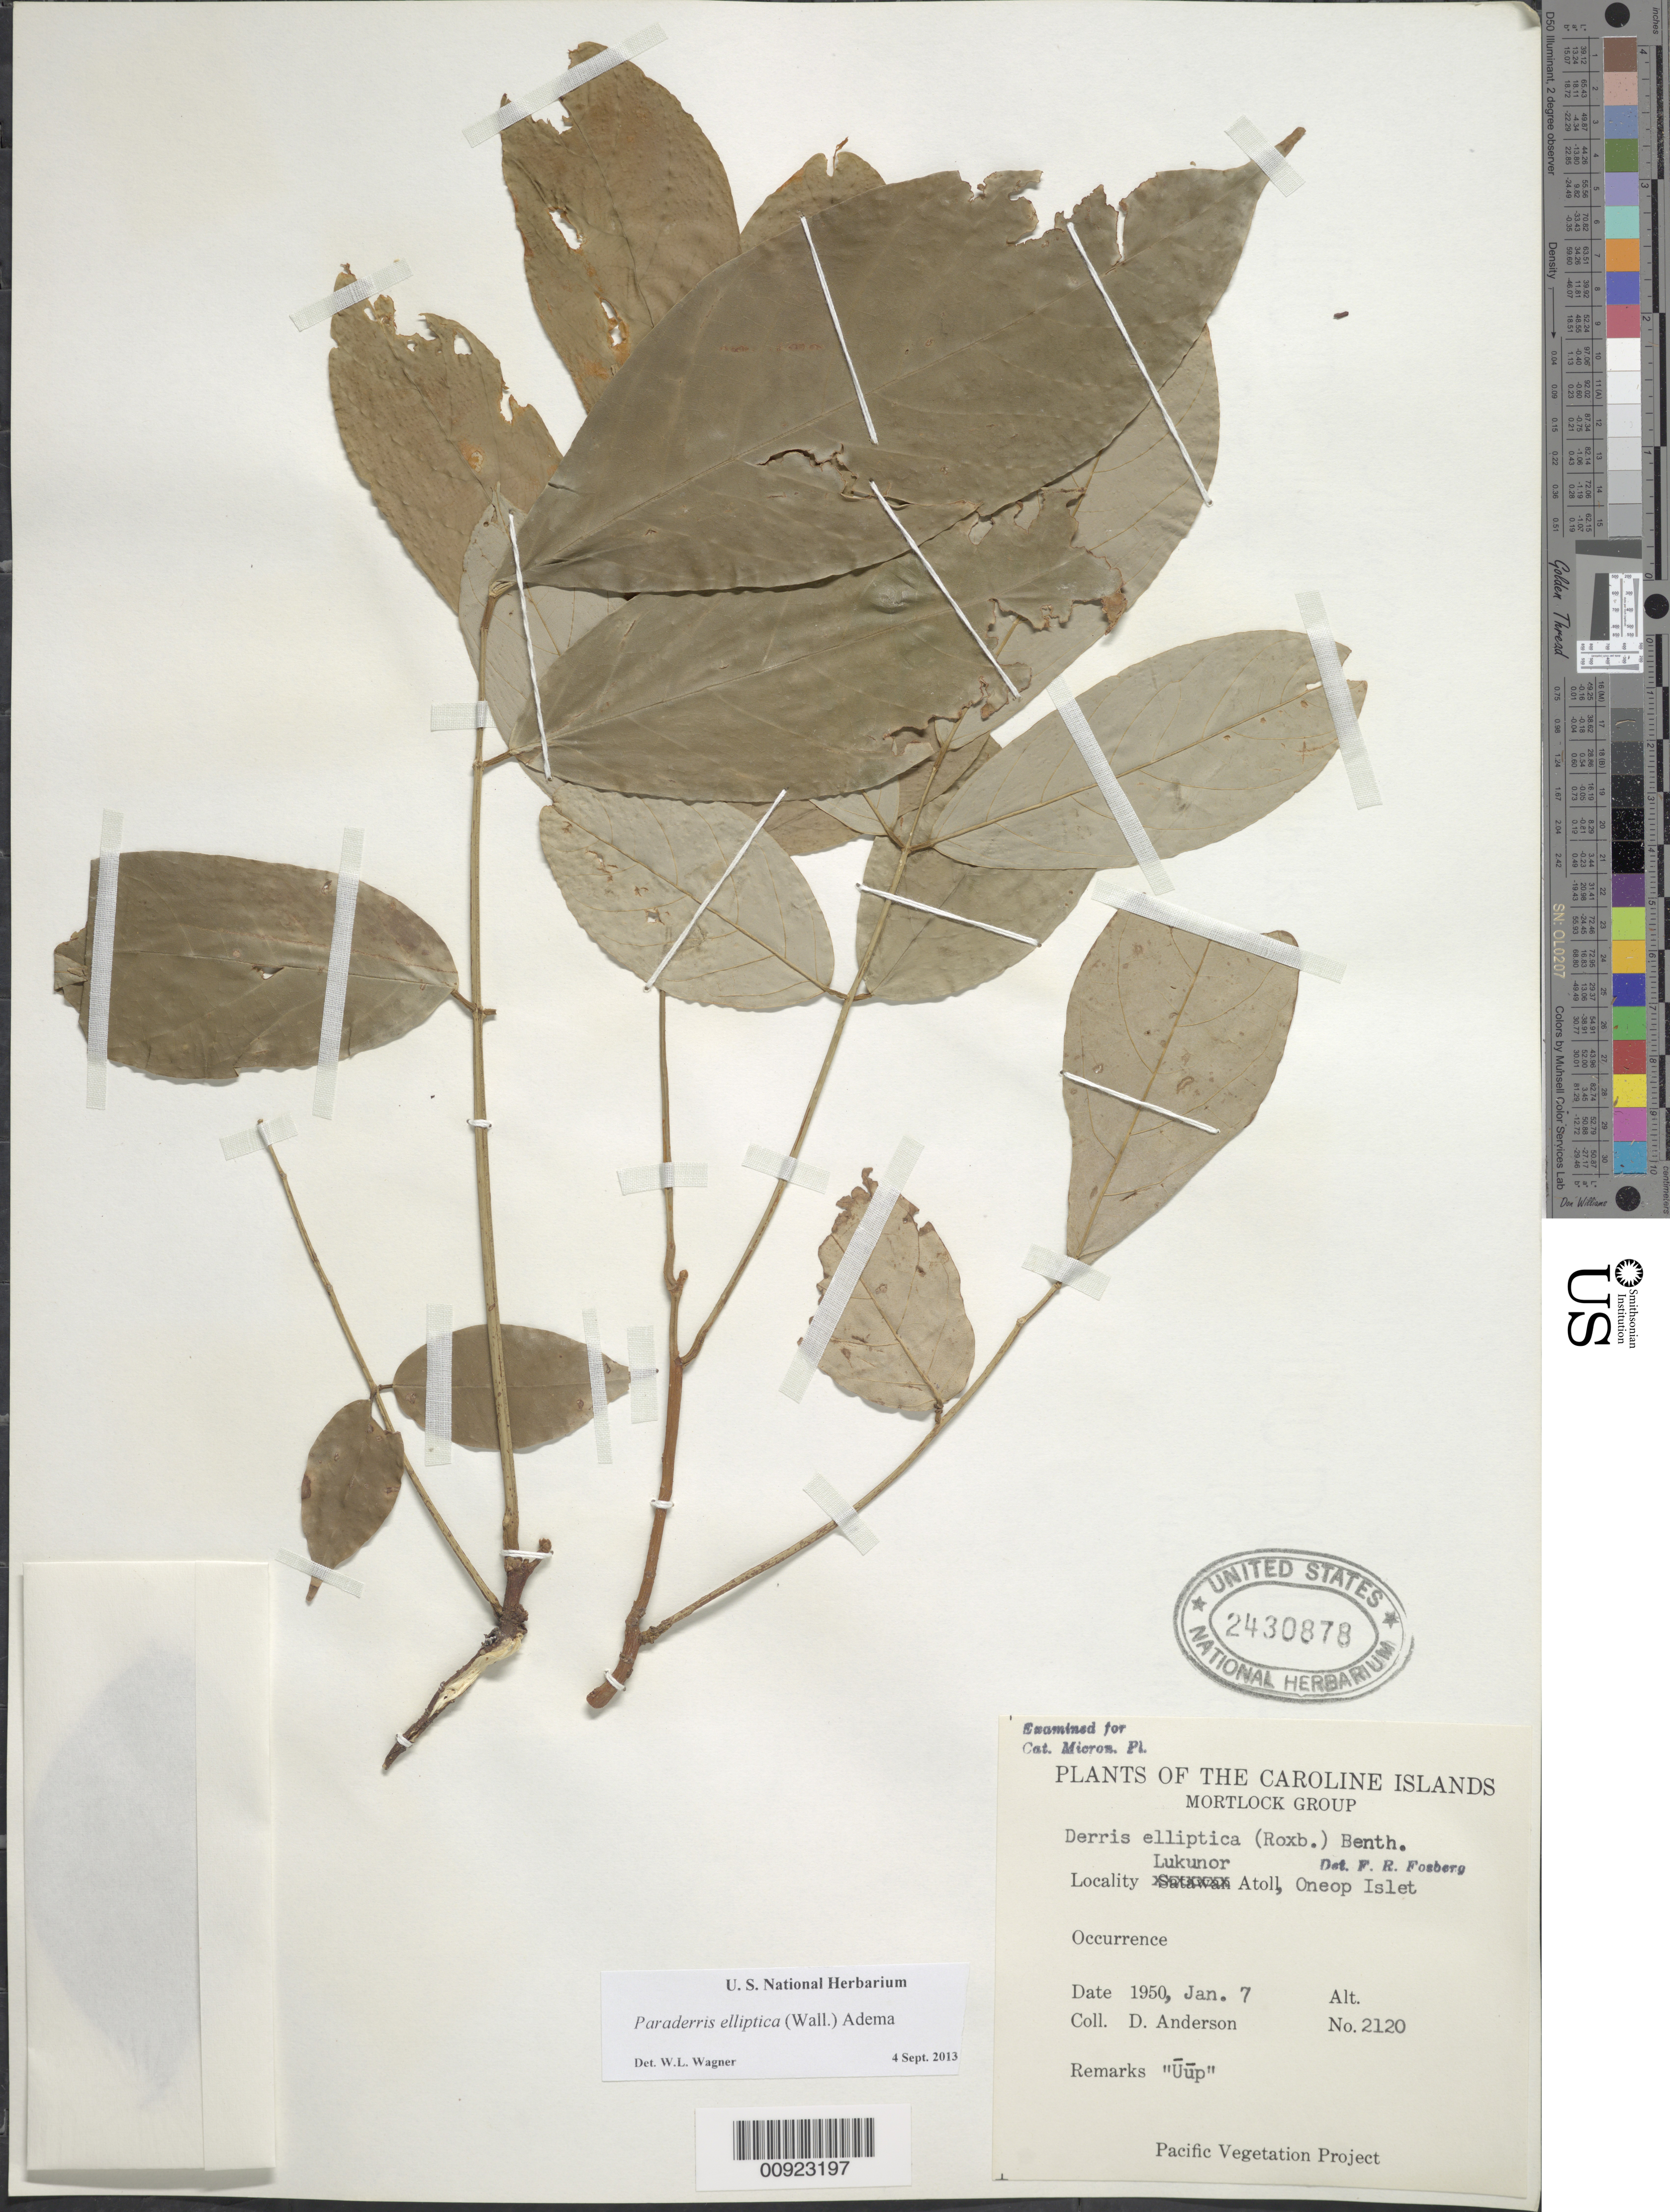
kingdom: Plantae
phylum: Tracheophyta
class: Magnoliopsida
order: Fabales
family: Fabaceae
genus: Derris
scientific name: Derris elliptica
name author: (Wall.) Benth.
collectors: D. Anderson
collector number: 2120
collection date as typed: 07 Jan 1950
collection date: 1950-01-07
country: Micronesia, Federated States of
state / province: Truk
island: Lukunor Atoll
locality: Oneop Islet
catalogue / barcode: US 2430878